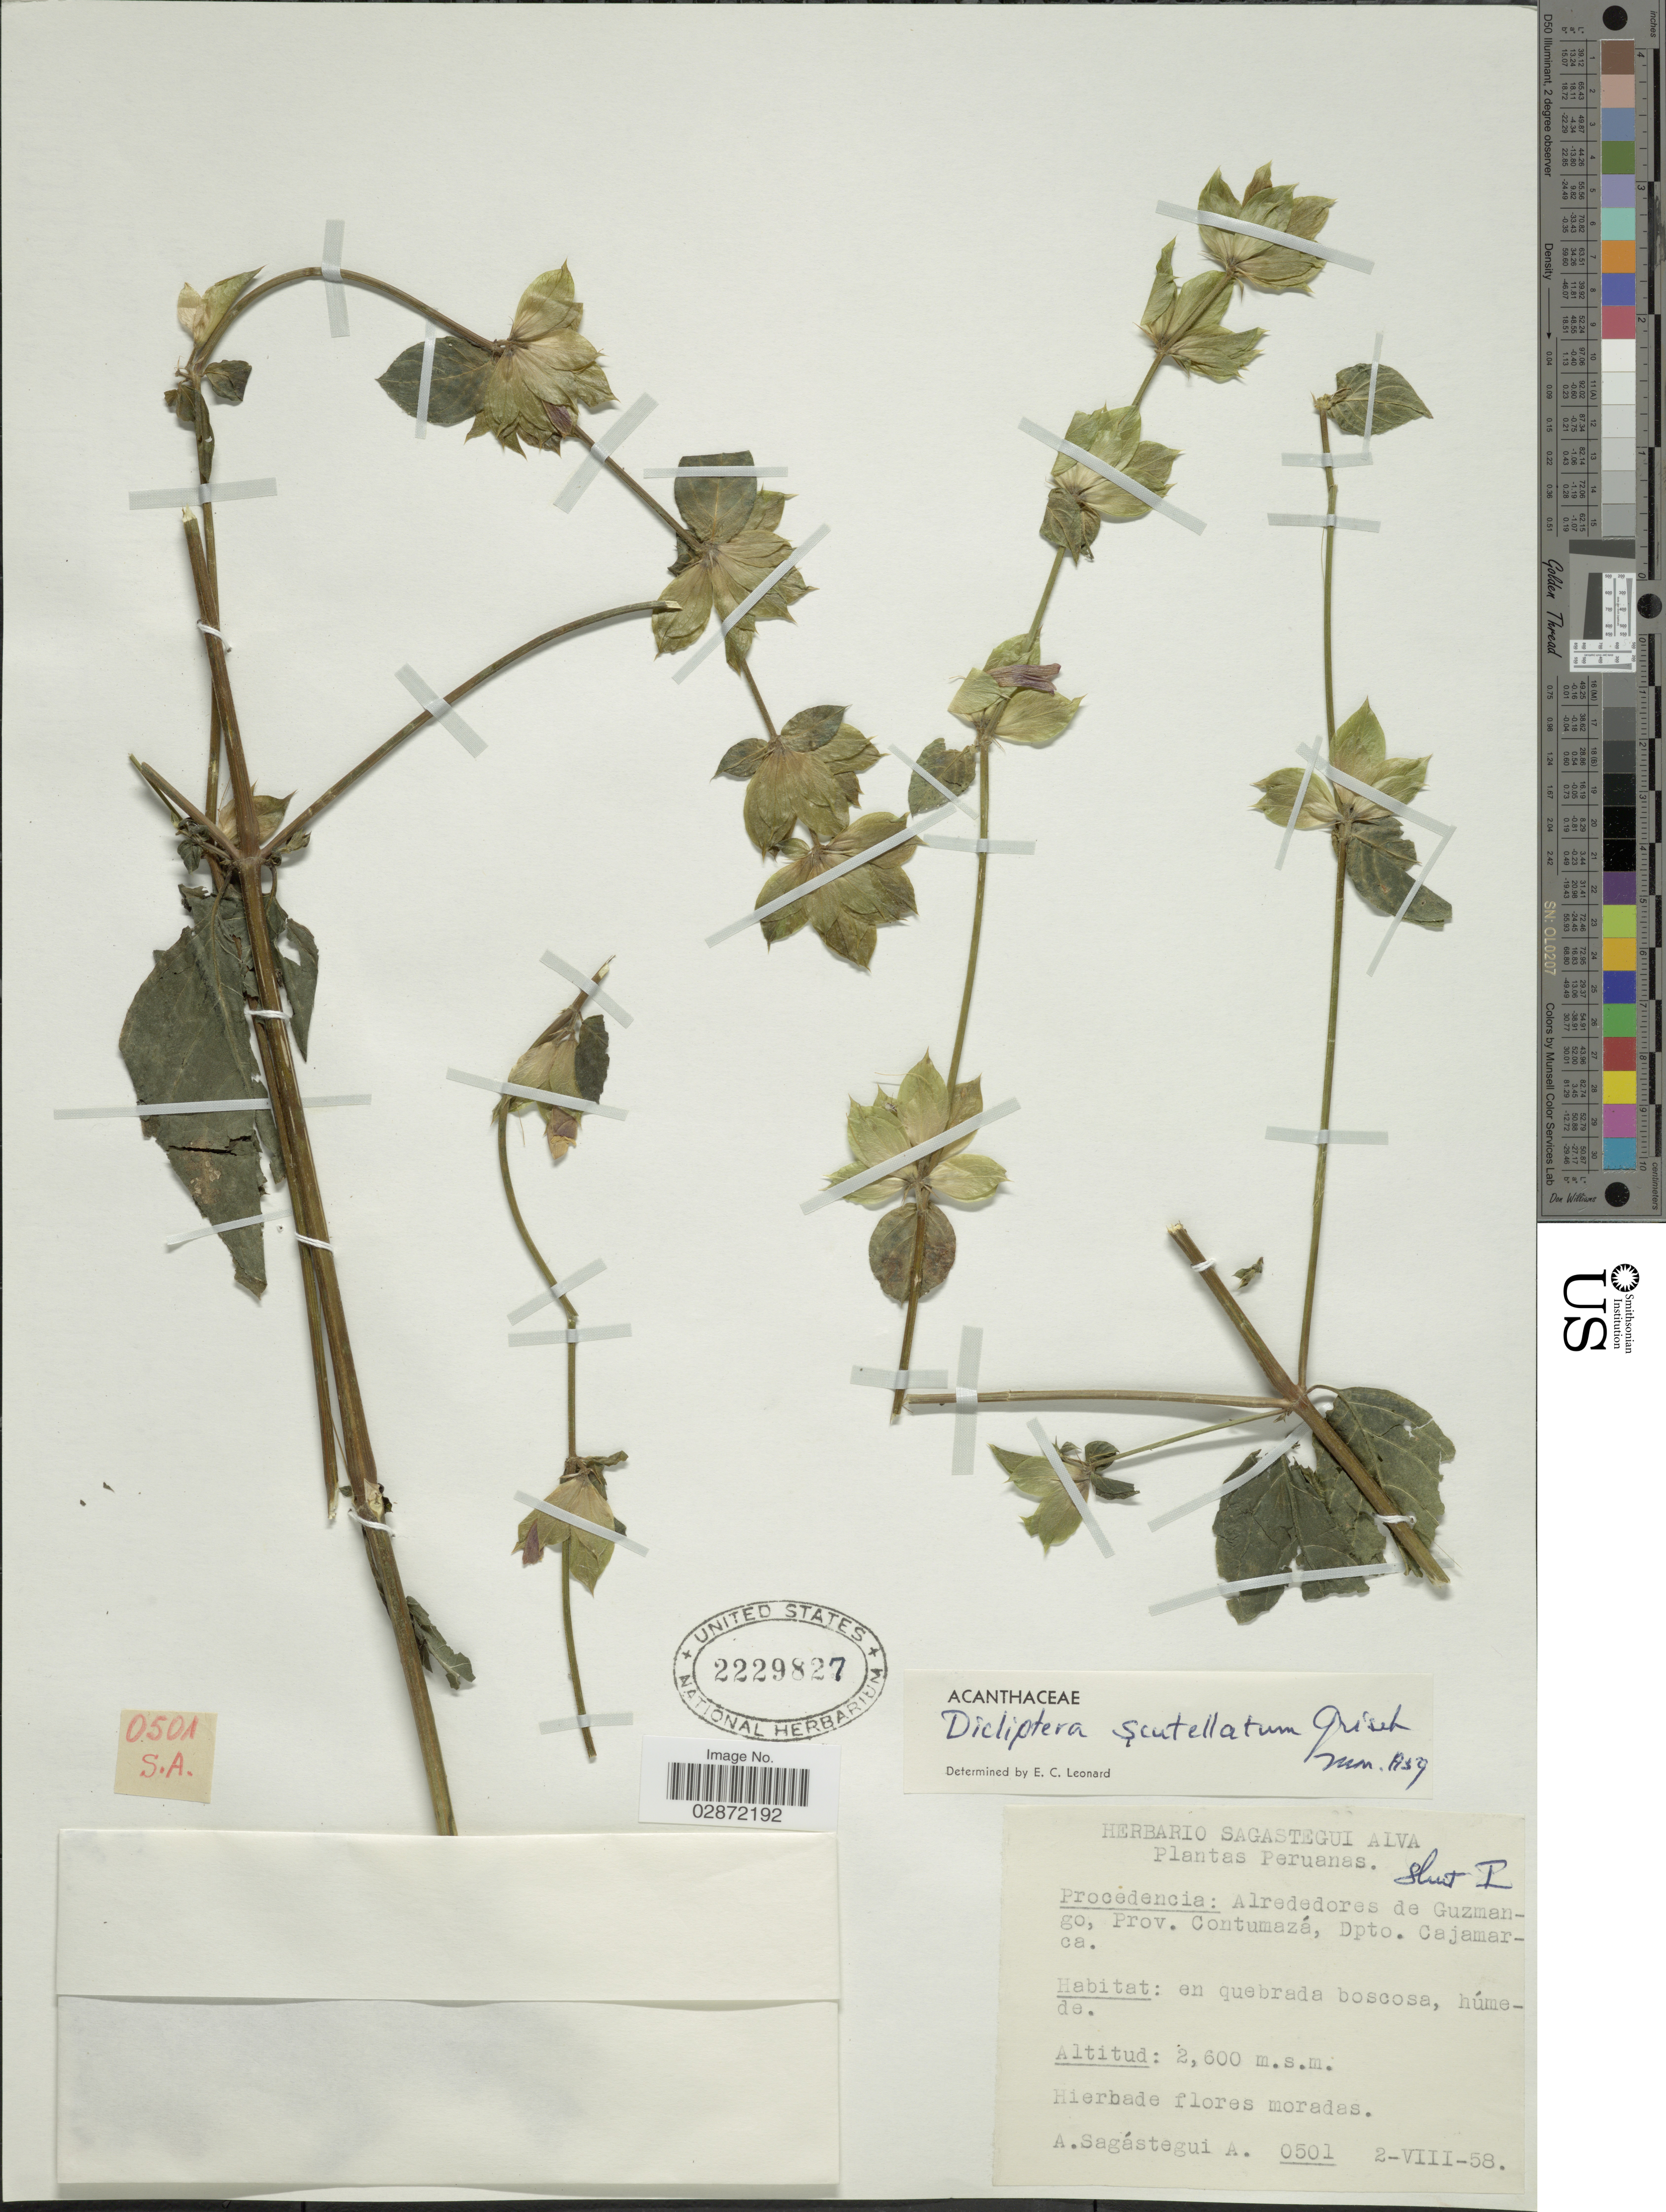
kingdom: Plantae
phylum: Tracheophyta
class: Magnoliopsida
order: Lamiales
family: Acanthaceae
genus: Dicliptera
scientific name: Dicliptera scutellata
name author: Griseb.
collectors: A. Sagástegui A.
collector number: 0501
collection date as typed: Transcribed d/m/y: 2/8/58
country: Peru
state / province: Cajamarca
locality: Alrededores de Guzmango, Prov. Contumazá, Dpto. Cajamarca.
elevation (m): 2600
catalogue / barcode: US 2229827